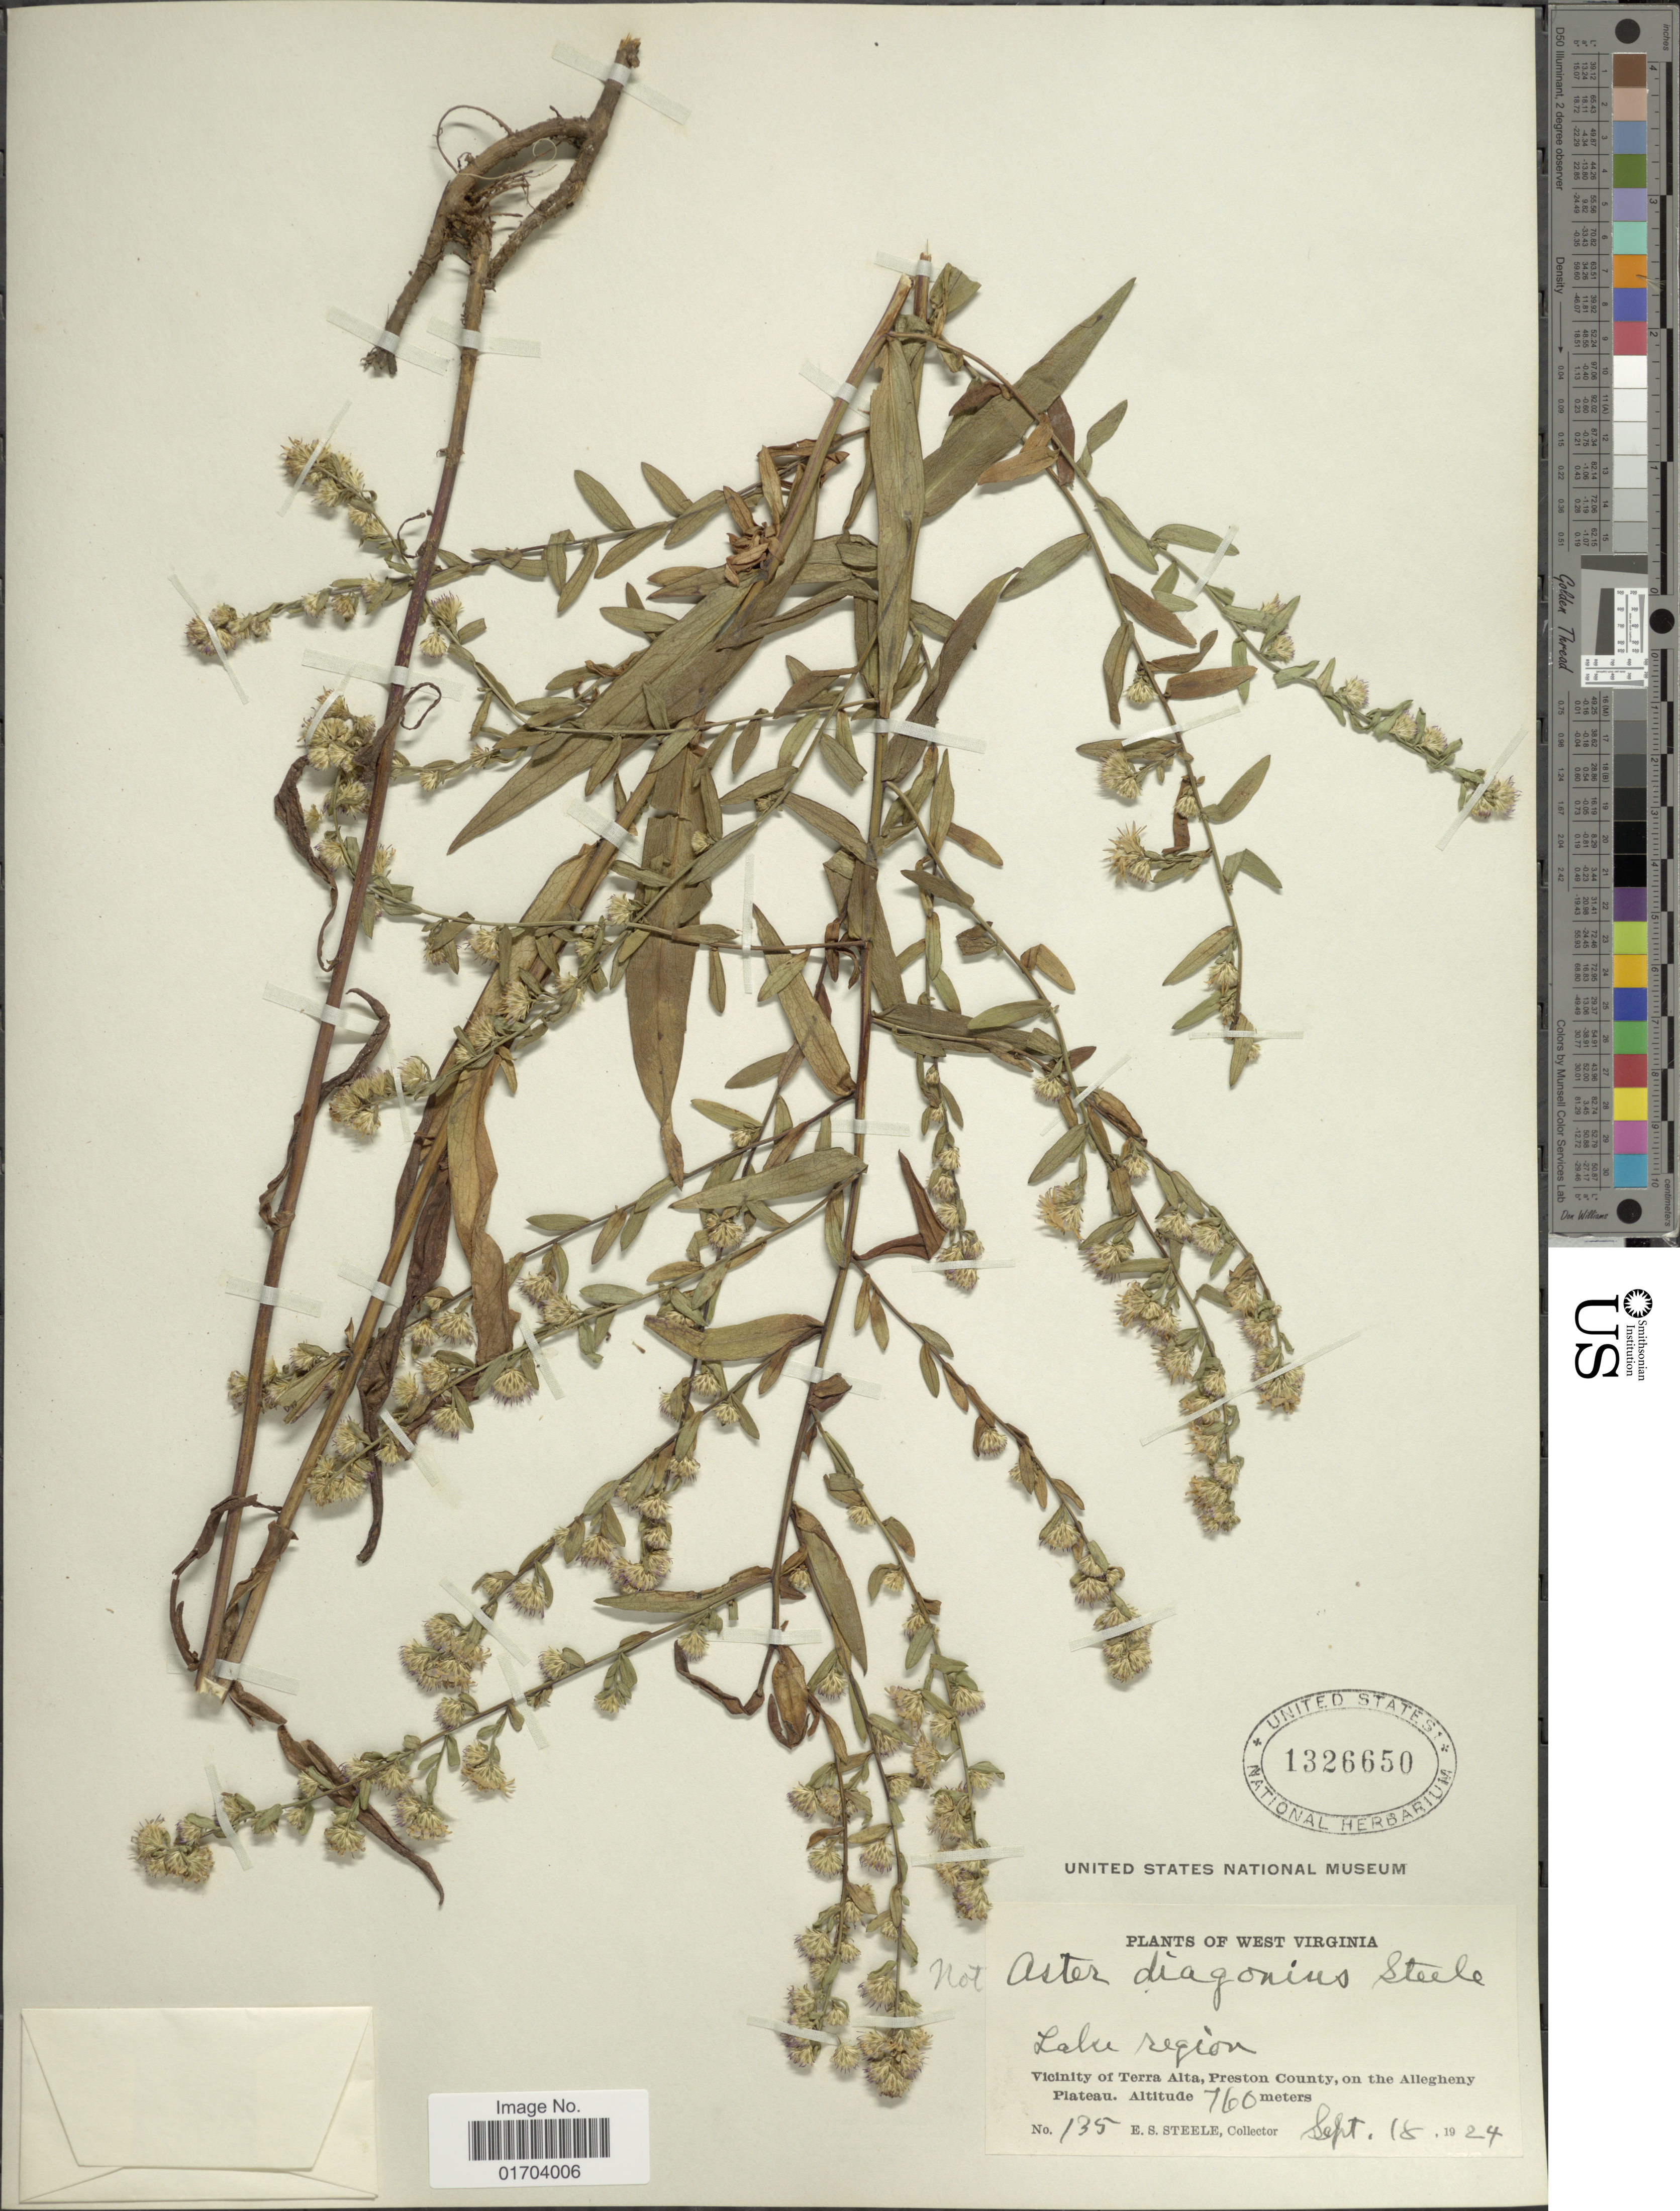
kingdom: Plantae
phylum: Tracheophyta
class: Magnoliopsida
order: Asterales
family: Asteraceae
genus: Aster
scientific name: Aster diagonius E.S. Steele sp. nov. ined.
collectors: E. Steele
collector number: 135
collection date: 1924-09-18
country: United States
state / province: West Virginia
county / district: Preston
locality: Lake region, Vicinity of Terra Alta, Preston County, on the Allegheny Plateau.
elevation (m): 760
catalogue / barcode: US 1326650